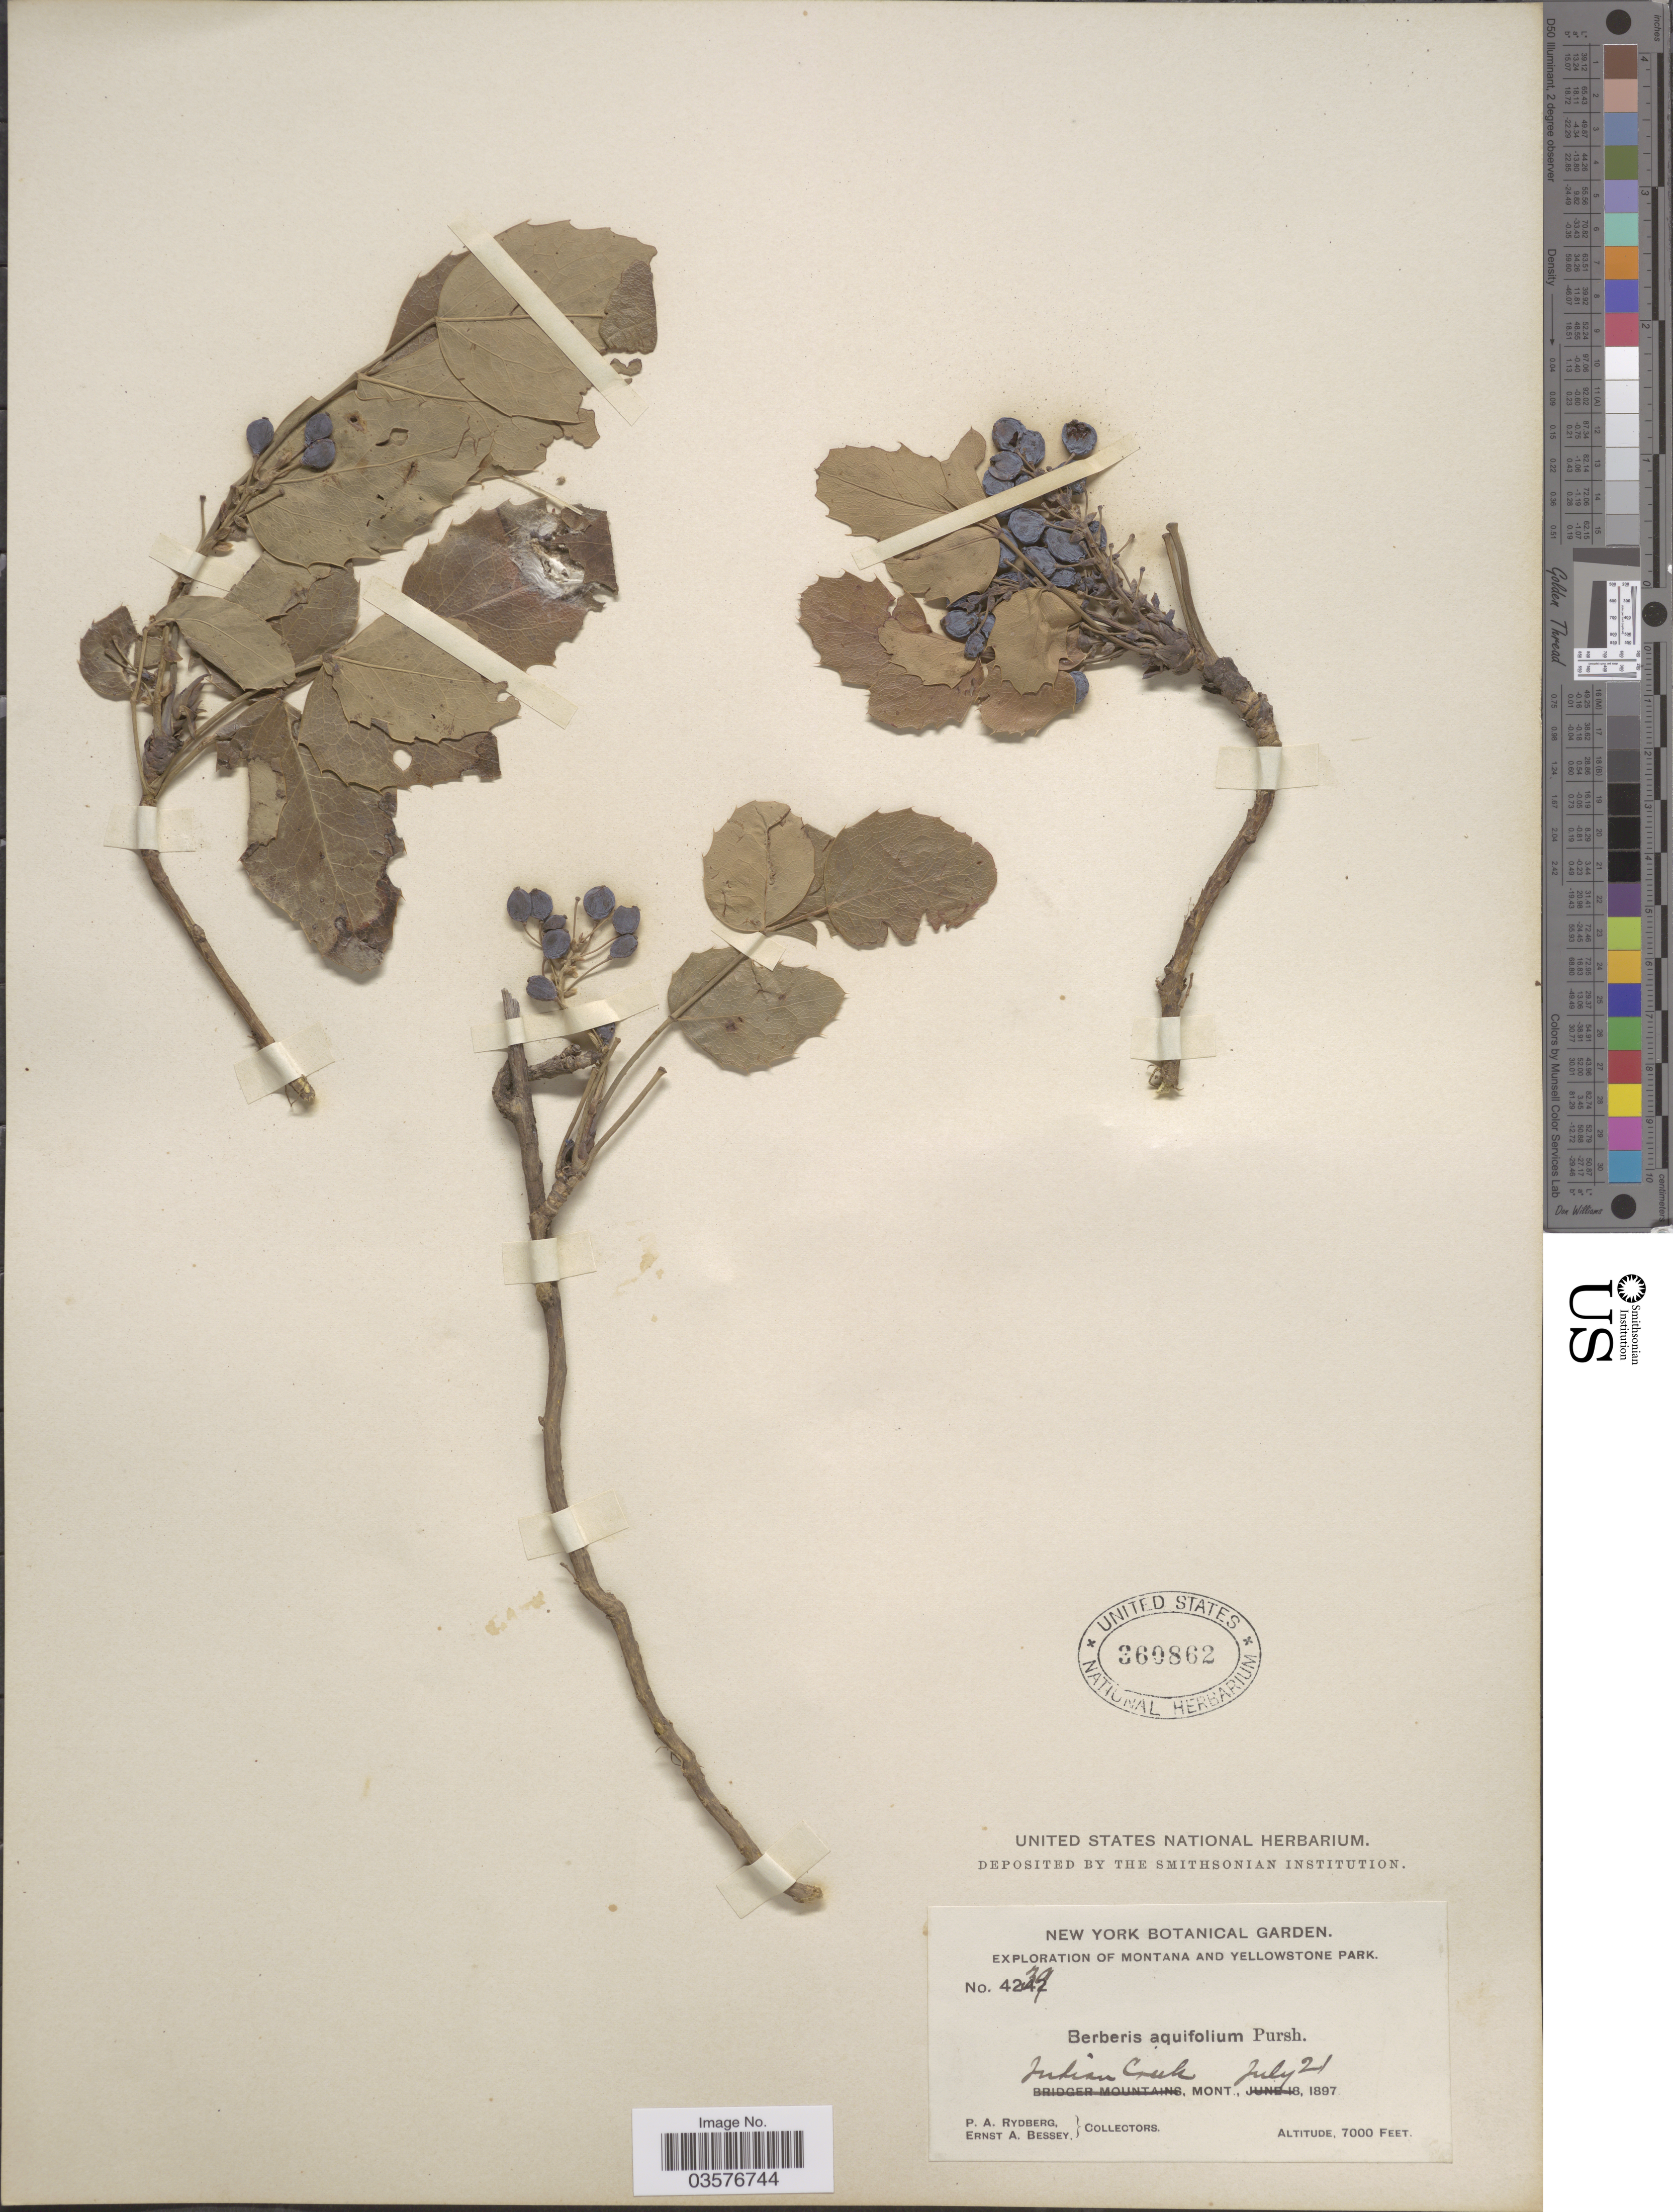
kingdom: Plantae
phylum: Tracheophyta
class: Magnoliopsida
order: Ranunculales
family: Berberidaceae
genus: Mahonia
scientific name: Mahonia repens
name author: (Lindl.) G. Don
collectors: P. A. Rydberg & E. A. Bessey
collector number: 4239*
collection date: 1897-07-21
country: United States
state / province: Montana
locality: Yellowstone Park. Julian Creek.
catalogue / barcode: US 360862